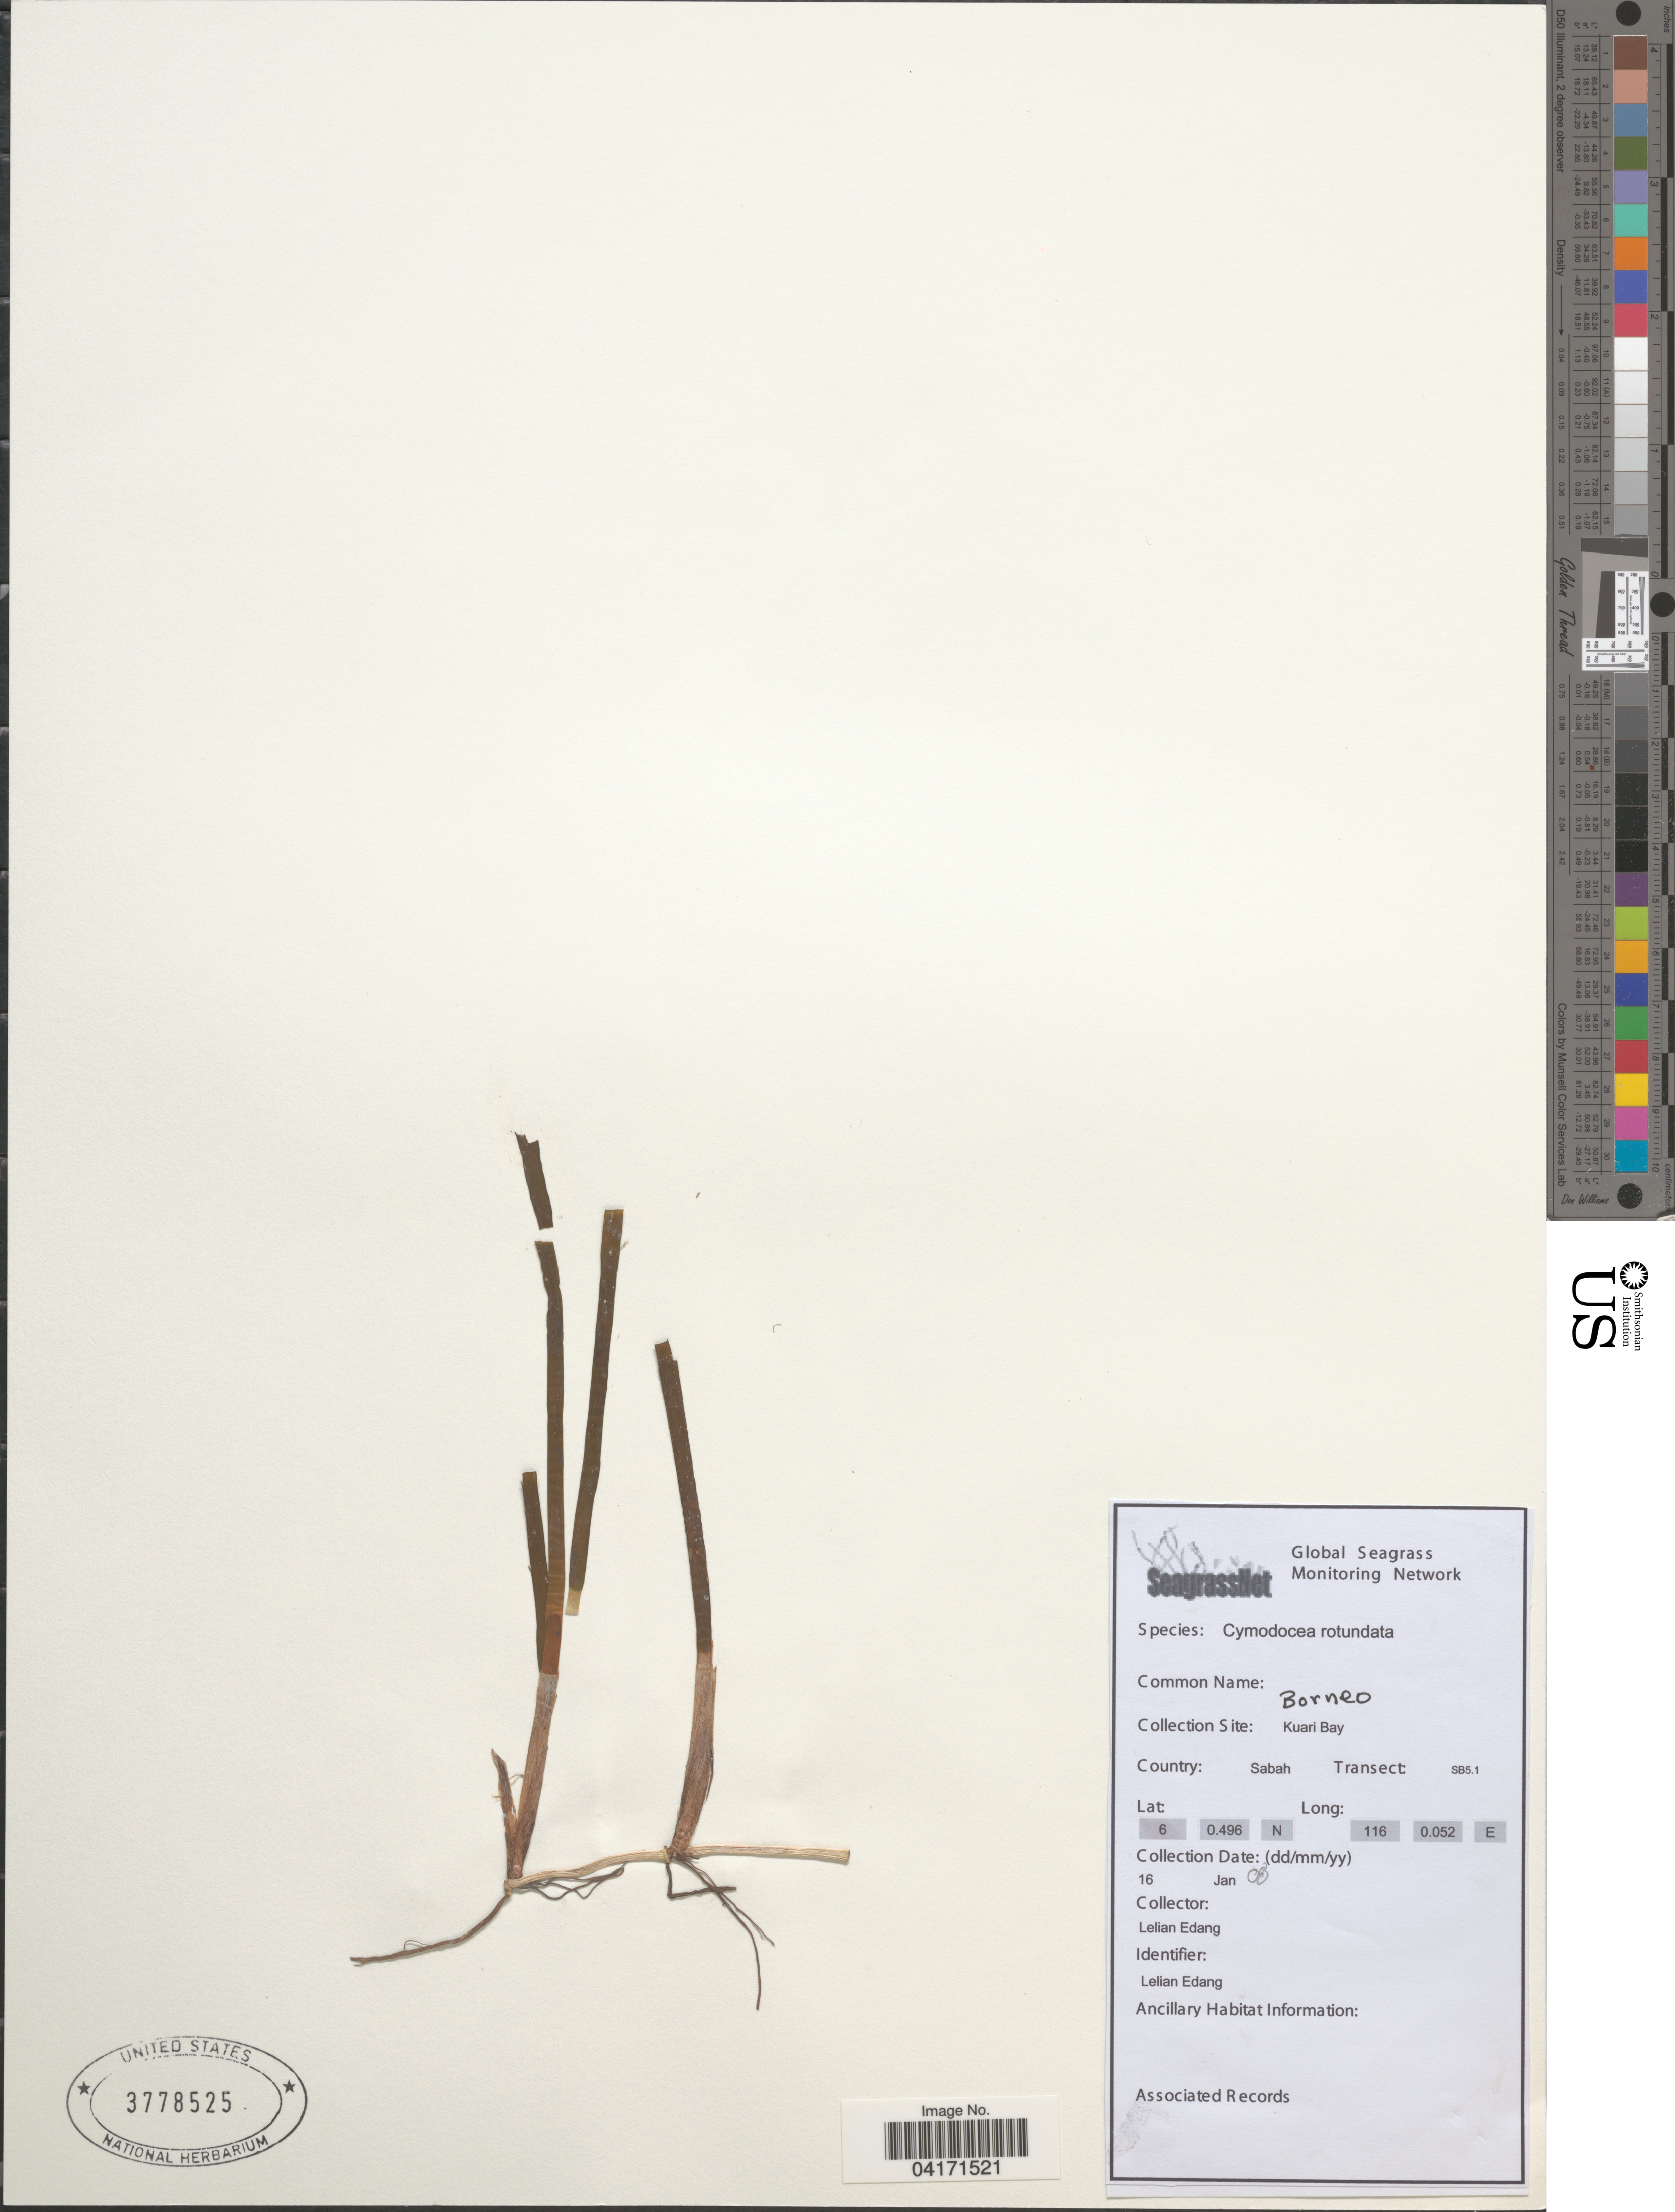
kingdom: Plantae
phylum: Tracheophyta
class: Liliopsida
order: Alismatales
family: Cymodoceaceae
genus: Cymodocea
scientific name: Cymodocea rotundata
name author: Asch. & Schweinf.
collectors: L. Edang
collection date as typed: Transcribed d/m/y: 16/1/8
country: Malaysia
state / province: Sabah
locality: Borneo. Kuari Bay. Transect: SB5.1.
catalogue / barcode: US 3778525